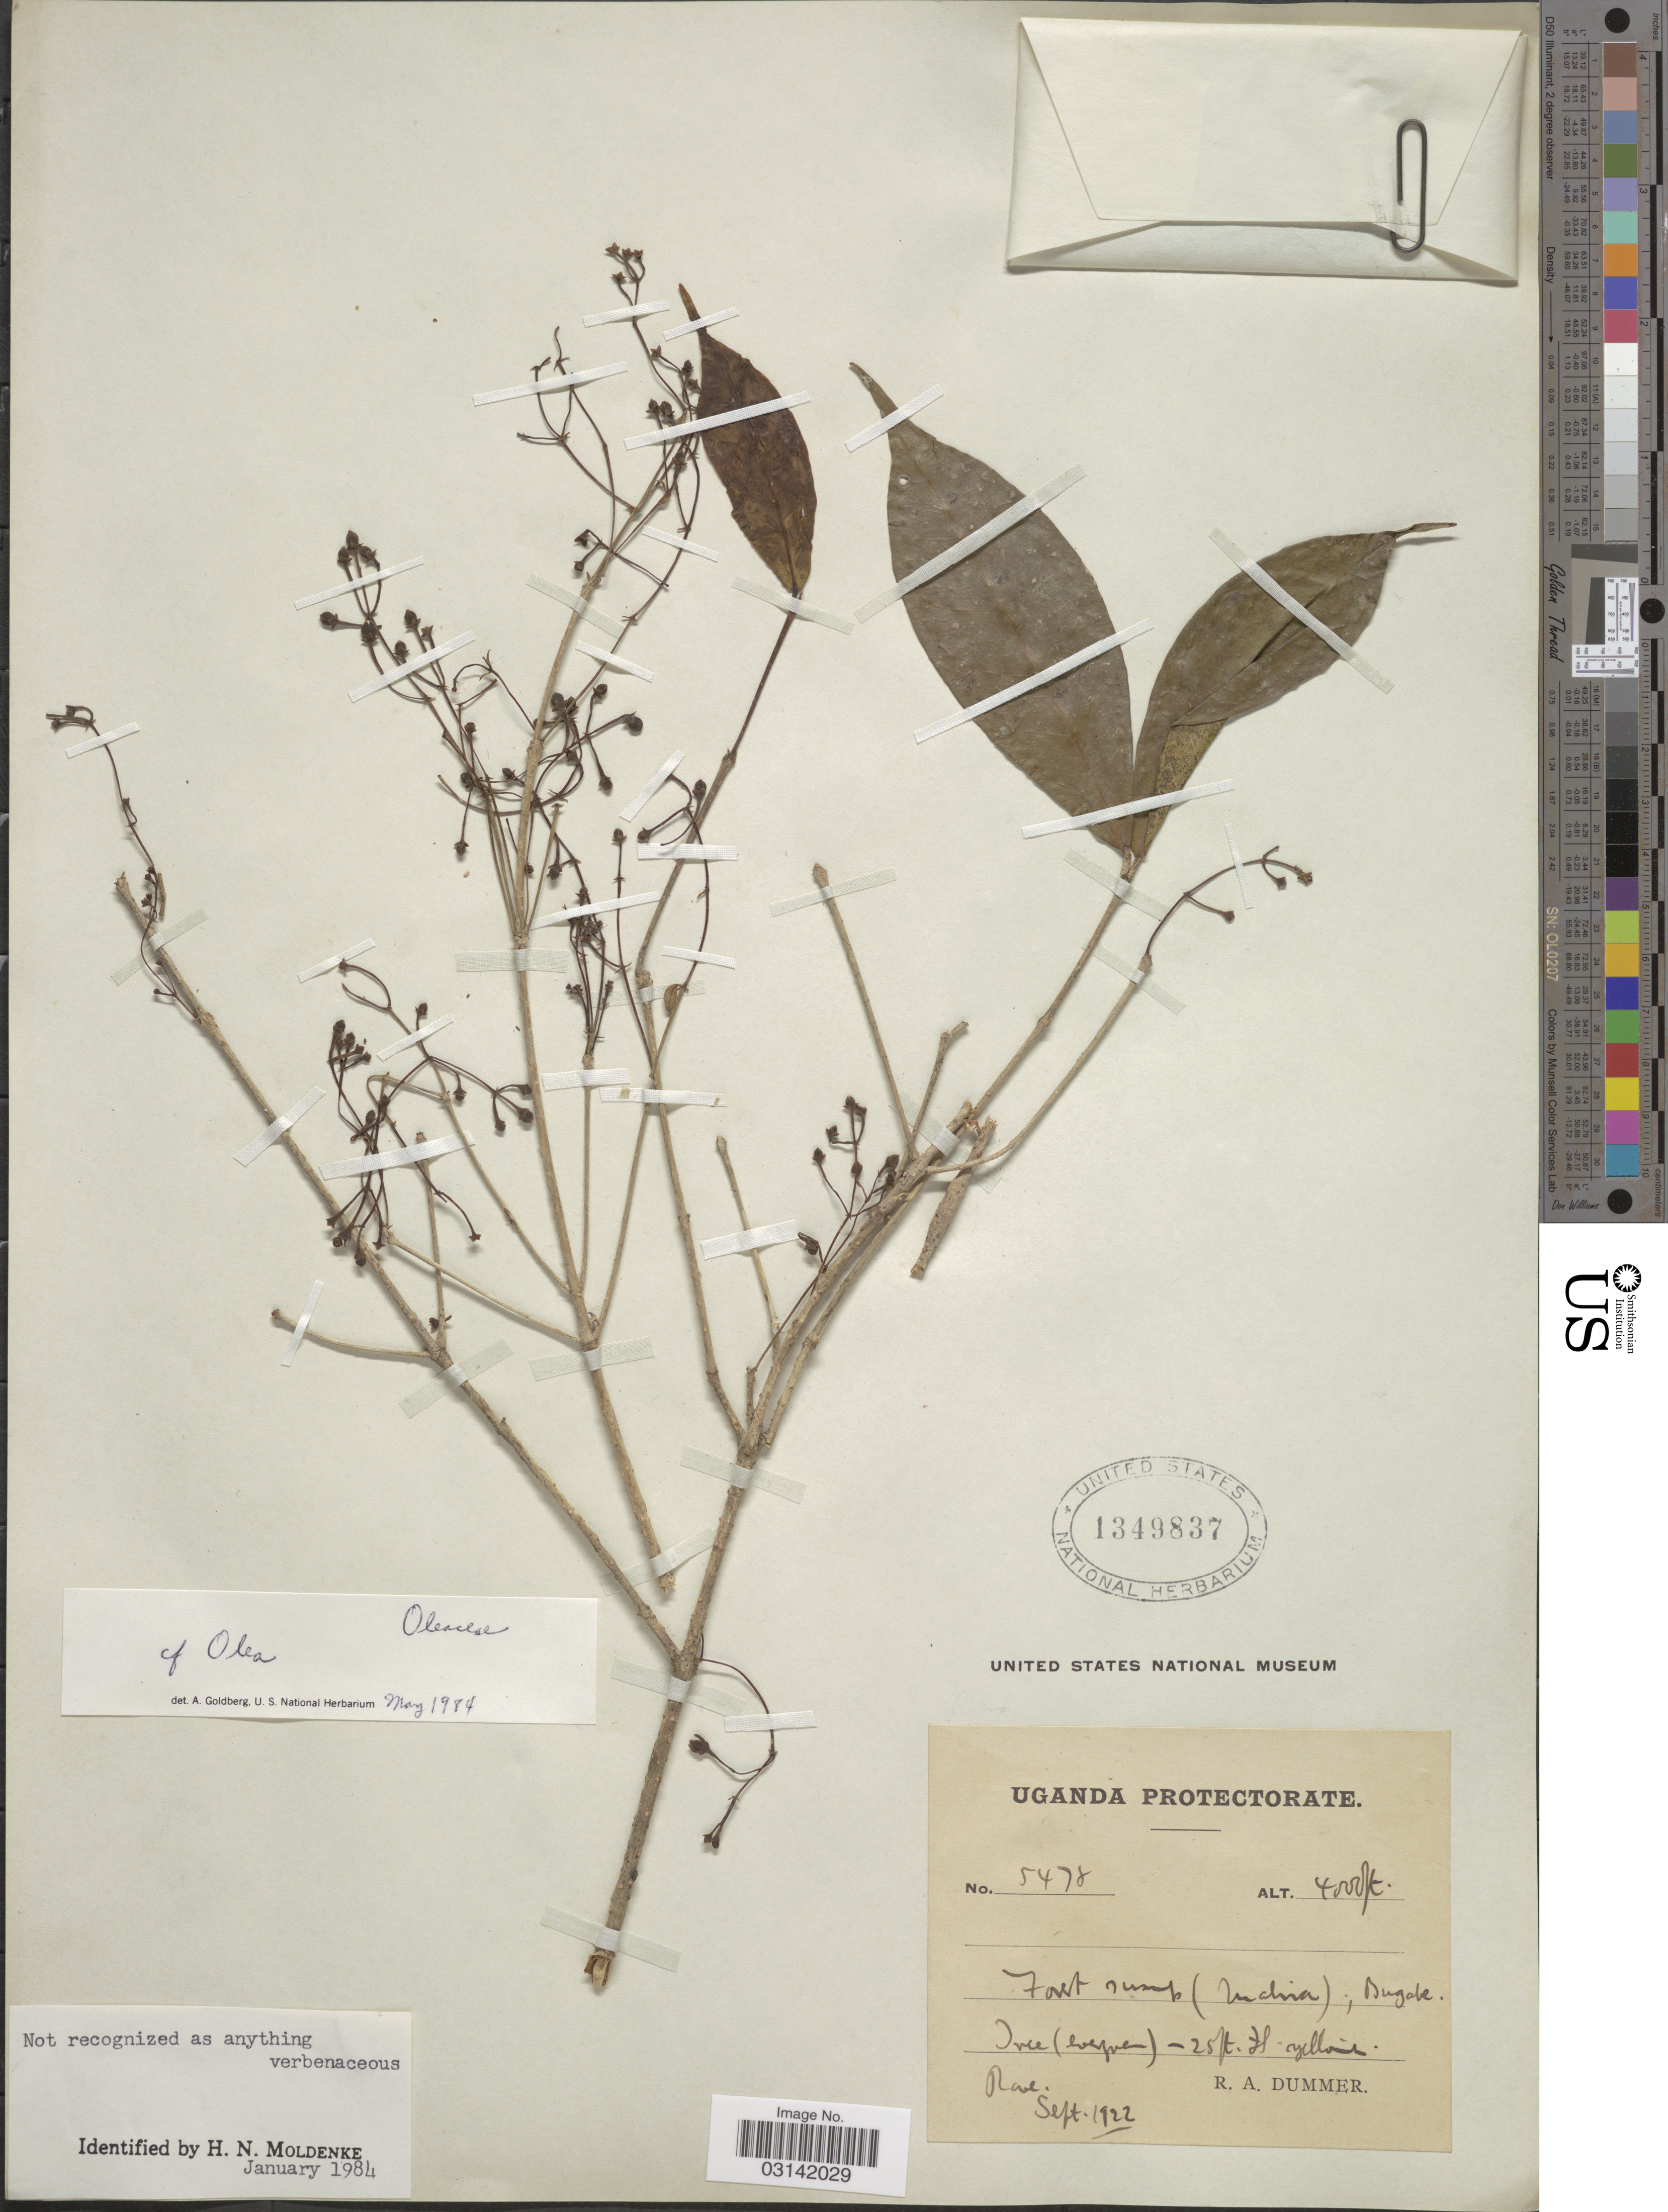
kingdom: Plantae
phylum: Tracheophyta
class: Magnoliopsida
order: Lamiales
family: Oleaceae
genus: Olea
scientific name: Olea sp.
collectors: R. Dümmer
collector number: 5478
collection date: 1922-09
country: Uganda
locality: Uganda Protectorate. Mabira; Bugobe.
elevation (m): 1219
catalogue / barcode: US 1349837